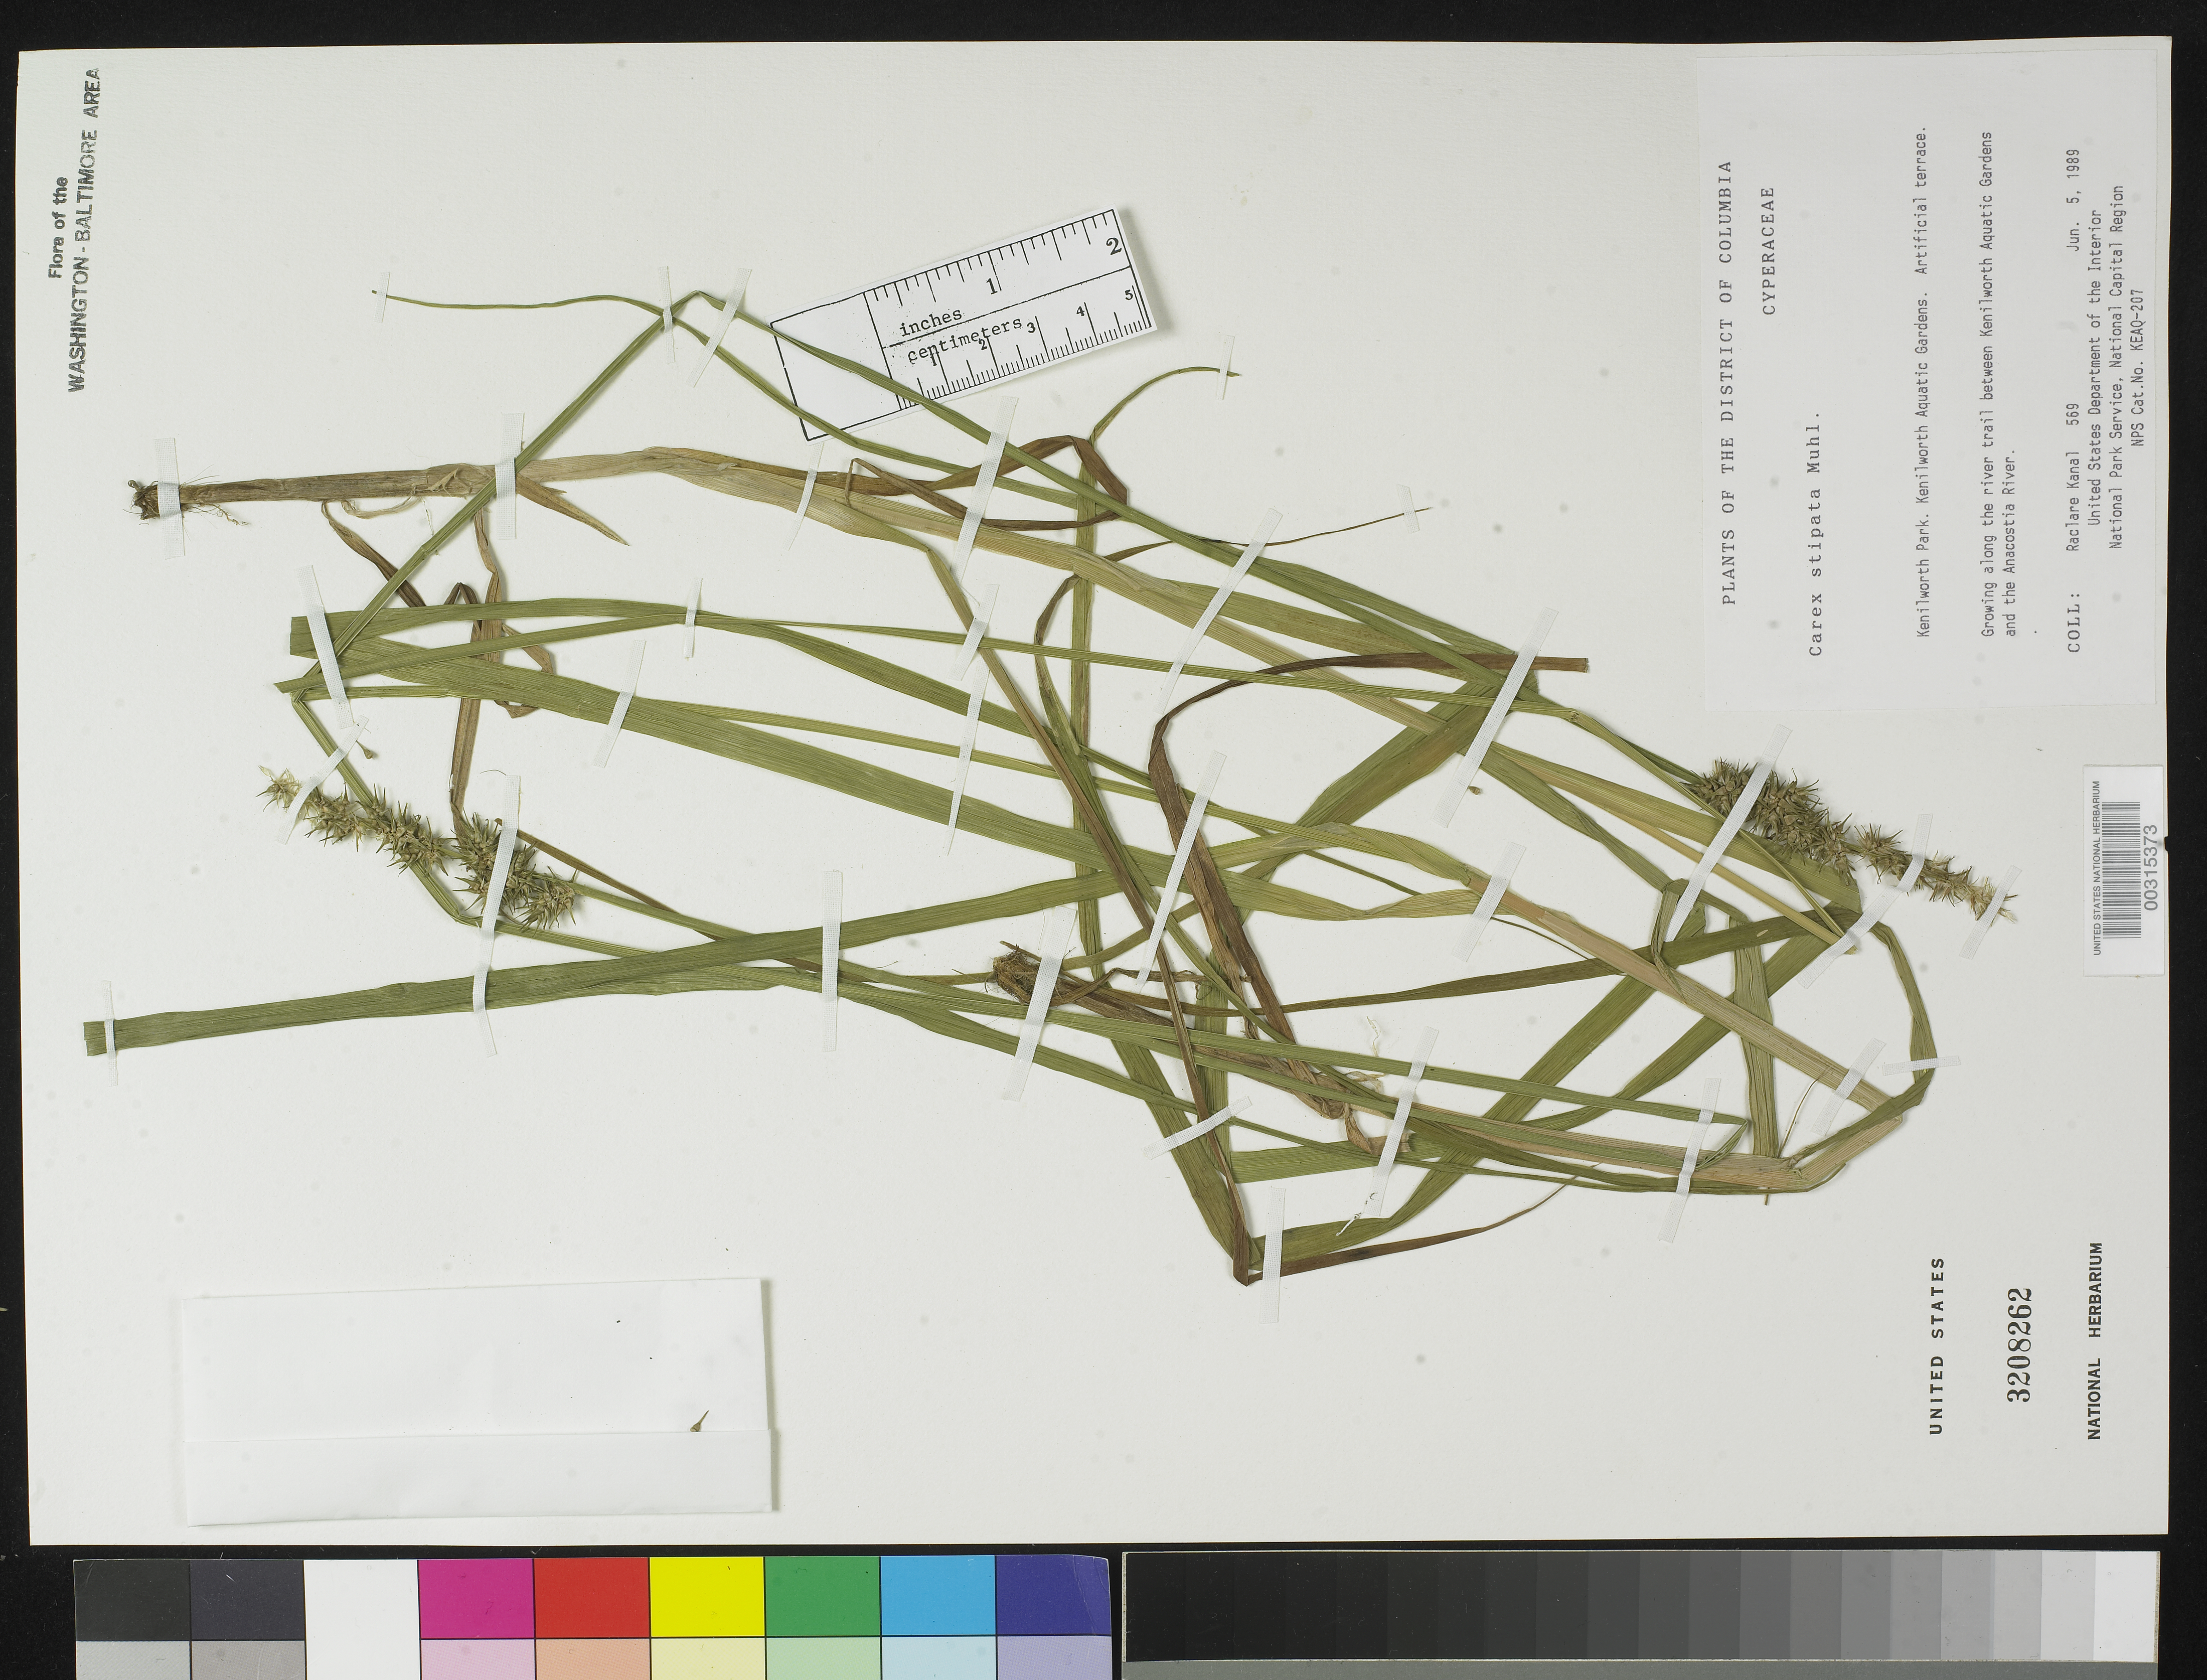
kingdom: Plantae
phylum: Tracheophyta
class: Liliopsida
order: Poales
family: Cyperaceae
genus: Carex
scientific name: Carex stipata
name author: Muhl. ex Willd.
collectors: R. Kanal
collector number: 569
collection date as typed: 05 Jun 1989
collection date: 1989-06-05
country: United States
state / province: District of Columbia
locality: Kenilworth Park, Kenilworth Aquatic Gardens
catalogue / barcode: US 3208262